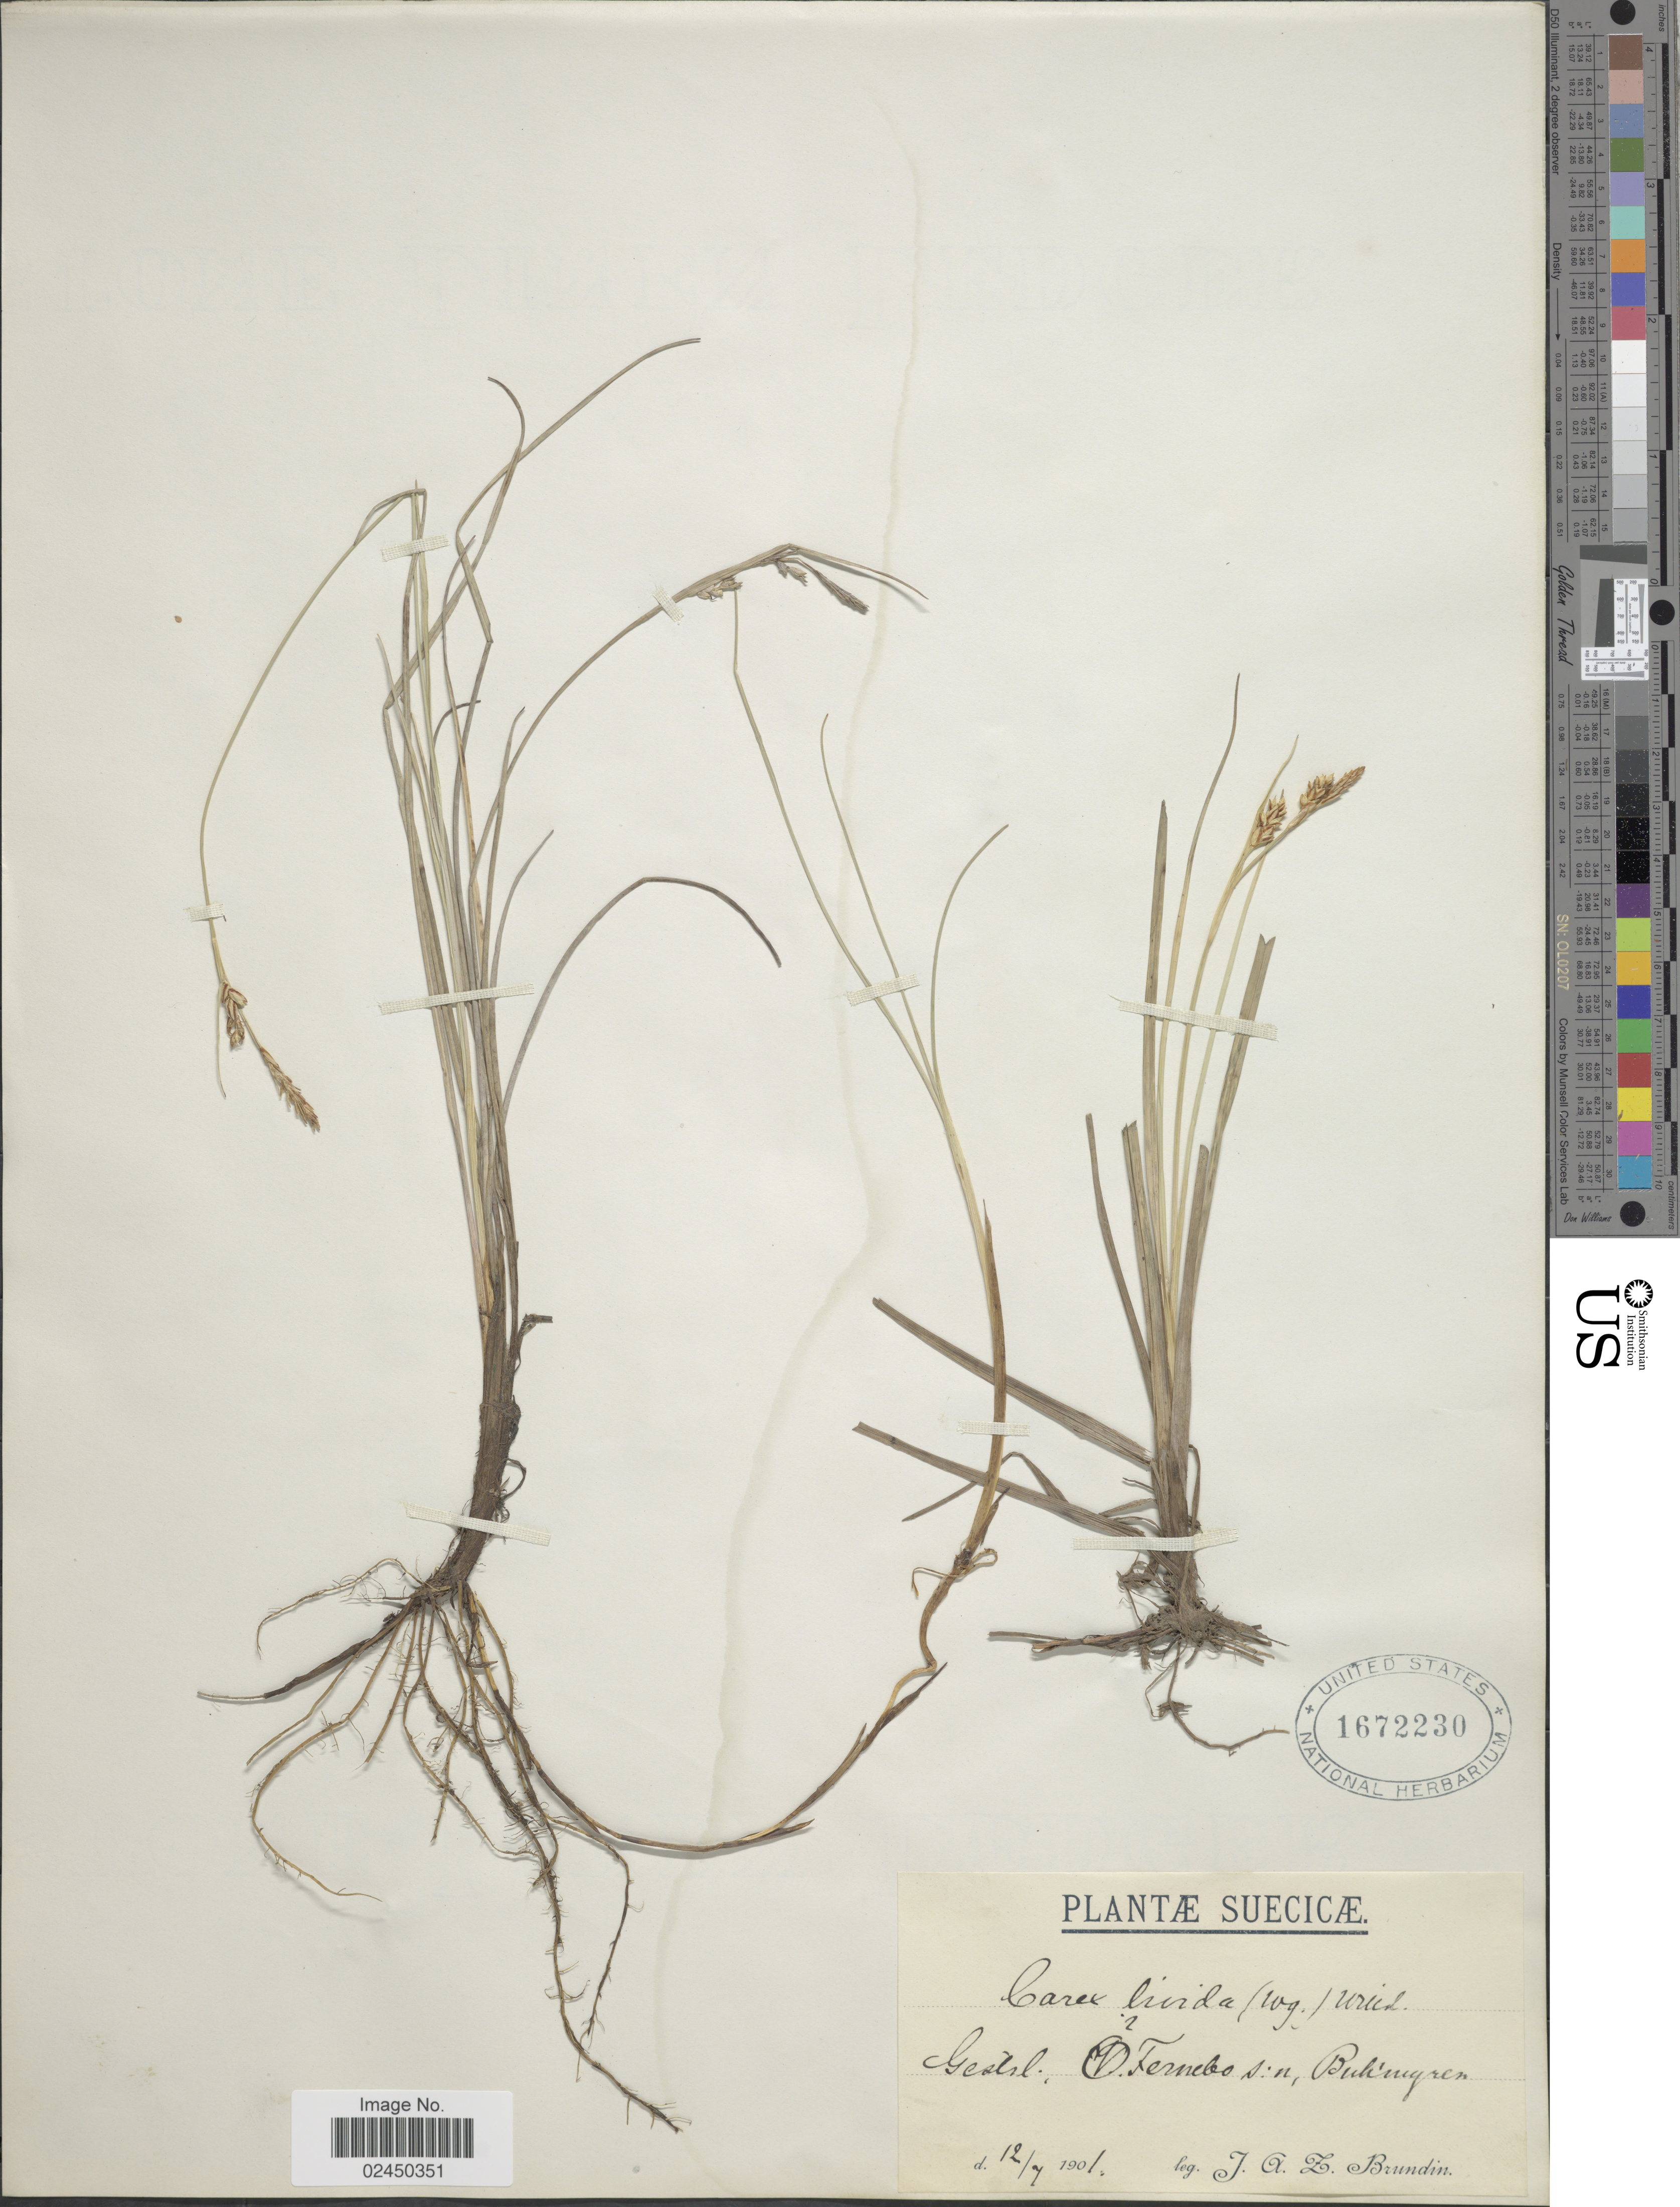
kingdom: Plantae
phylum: Tracheophyta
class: Liliopsida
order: Poales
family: Cyperaceae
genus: Carex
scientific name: Carex livida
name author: (Wahlenb.) Willd.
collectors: J. Brundin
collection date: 1901-07-12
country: Sweden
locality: Suecicae, Geslsl., O. Fernebo [ = Färnebo] s:n, Bukmyren [interpreted]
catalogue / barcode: US 1672230